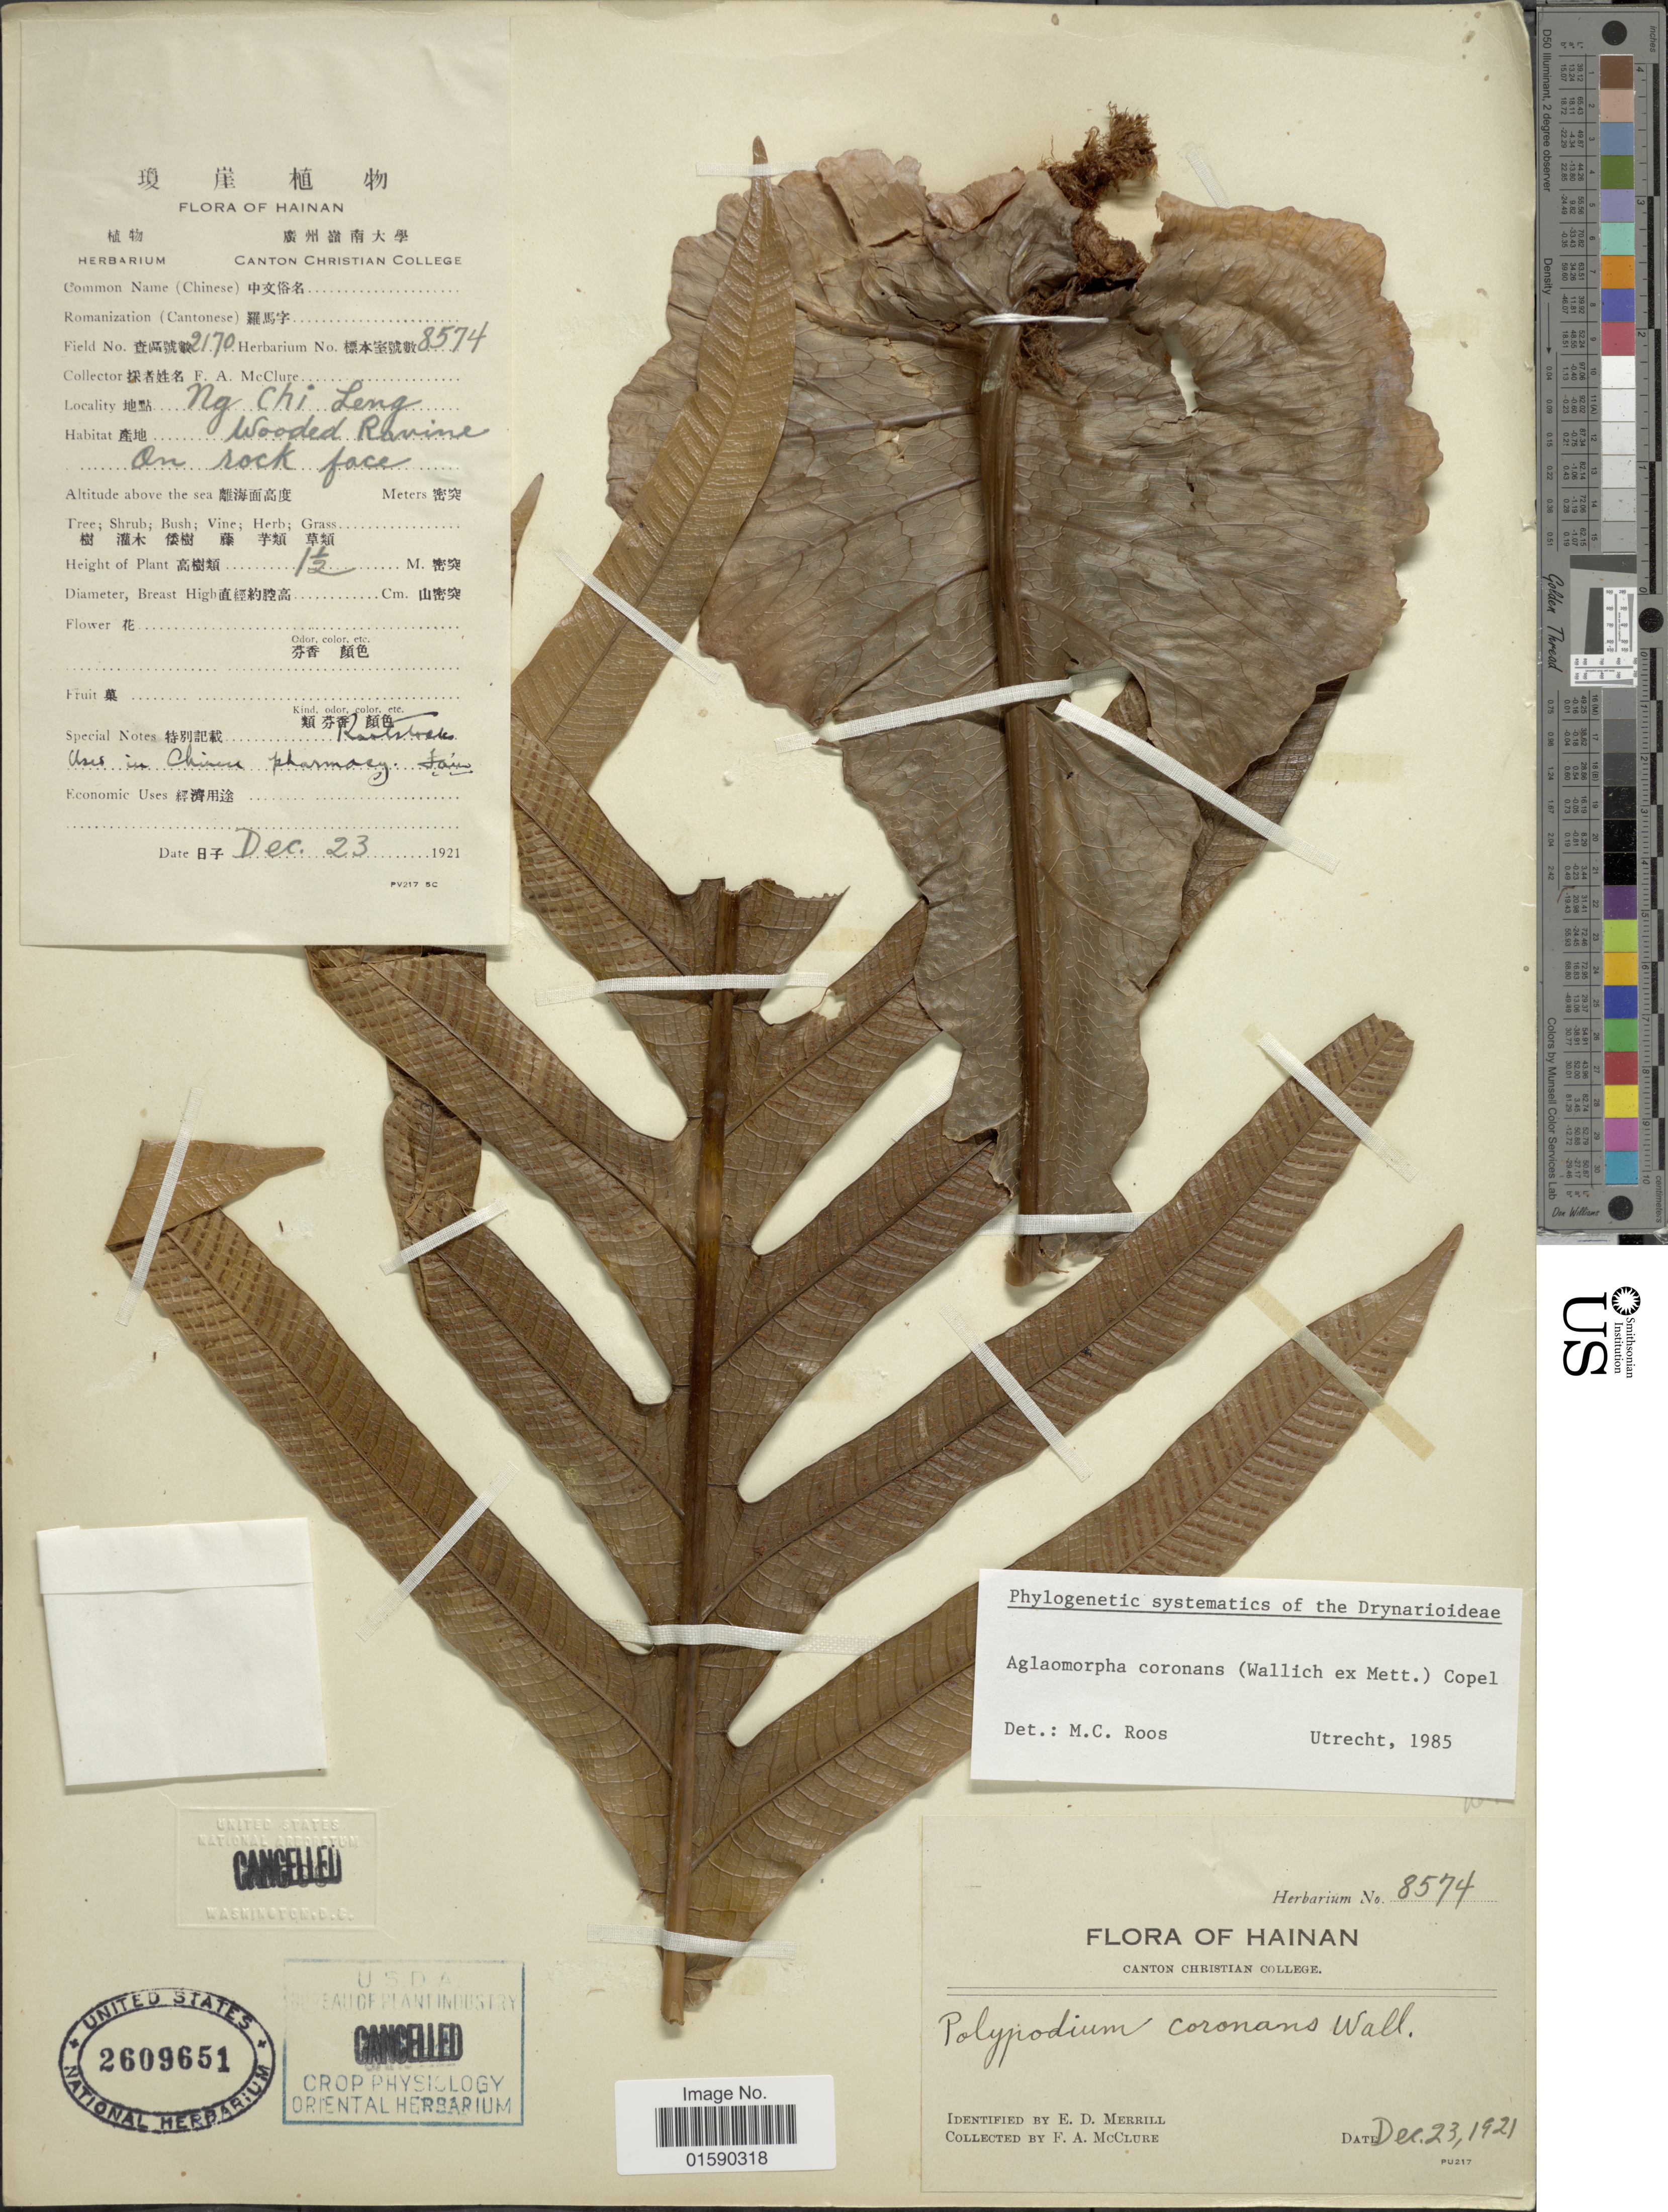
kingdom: Plantae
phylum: Tracheophyta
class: Polypodiopsida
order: Polypodiales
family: Polypodiaceae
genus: Aglaomorpha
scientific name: Aglaomorpha coronans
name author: (Wall. ex Mett.) Copel.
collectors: F. A. McClure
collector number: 2170/8574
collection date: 1921-12-23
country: China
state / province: Hainan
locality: Hainan, Ng Chi Leng.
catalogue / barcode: US 2609651